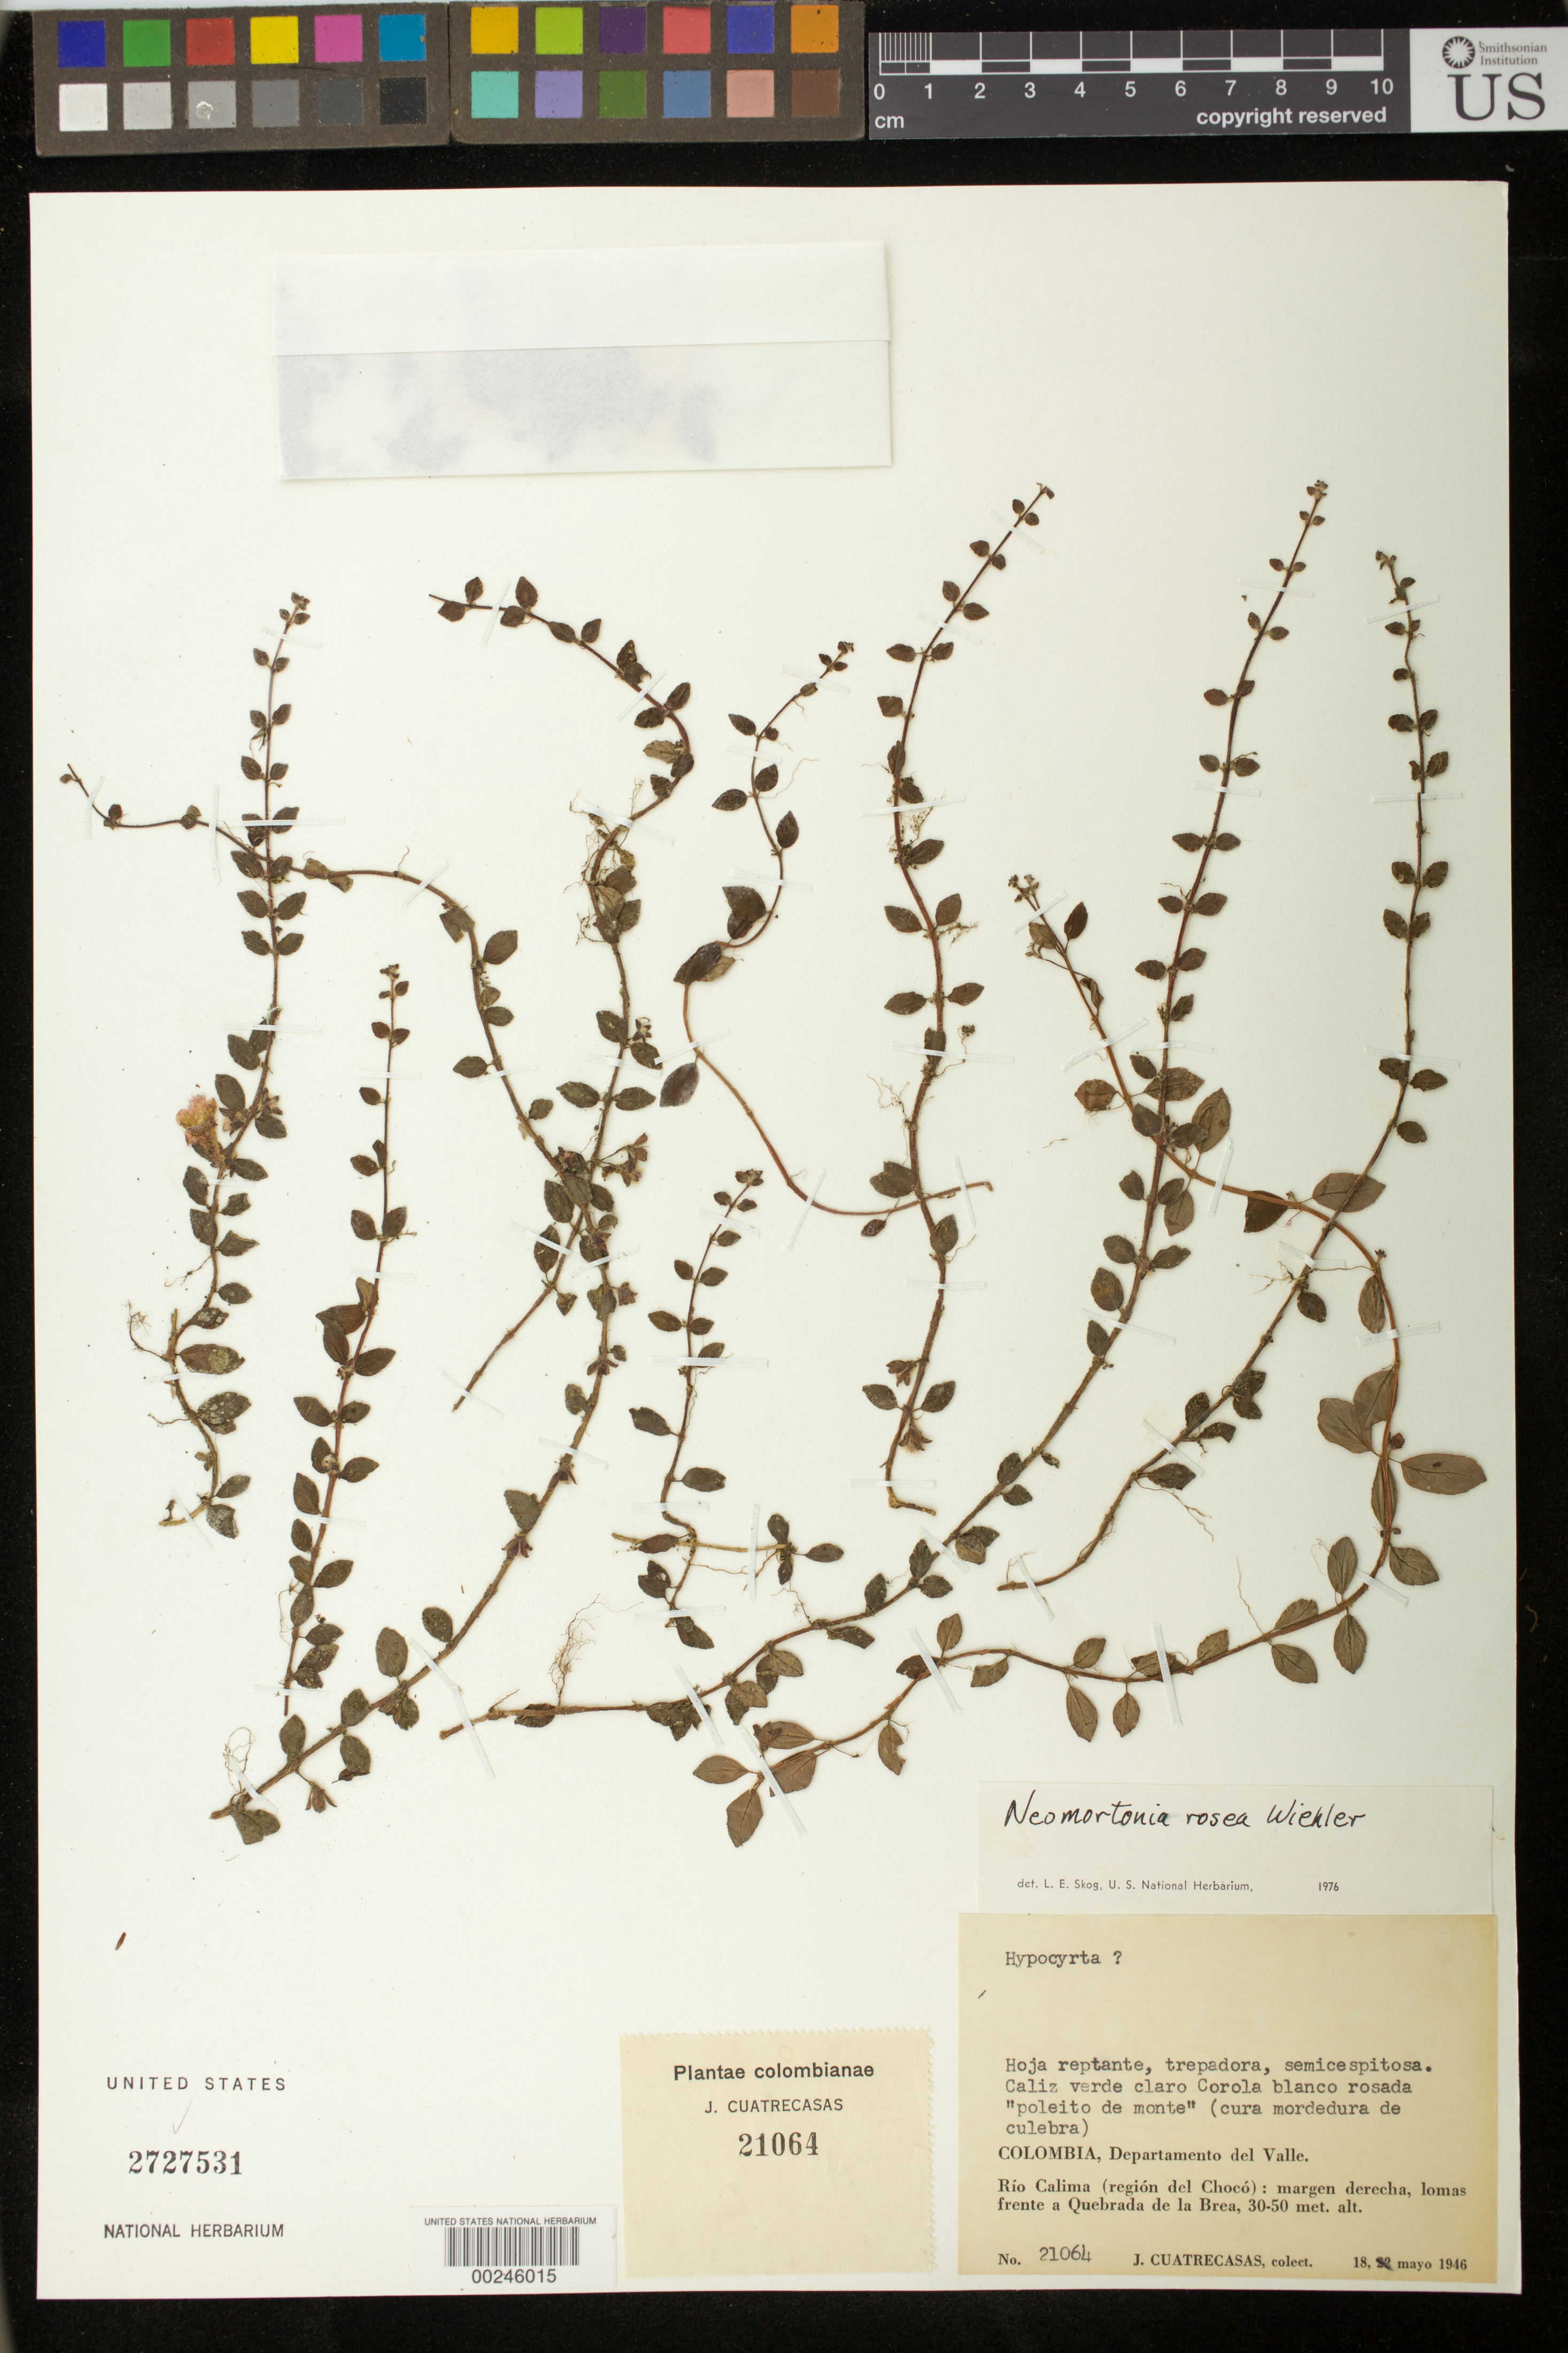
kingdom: Plantae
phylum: Tracheophyta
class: Magnoliopsida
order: Lamiales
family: Gesneriaceae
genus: Neomortonia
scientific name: Neomortonia rosea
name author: Wiehler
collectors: J. Cuatrecasas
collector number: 21064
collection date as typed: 18 May 1946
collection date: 1946-05-18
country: Colombia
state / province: Valle del Cauca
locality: Rio Calima (region of Choco), right bank, hills opposite Quebrada de la Brea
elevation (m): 30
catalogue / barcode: US 2727531